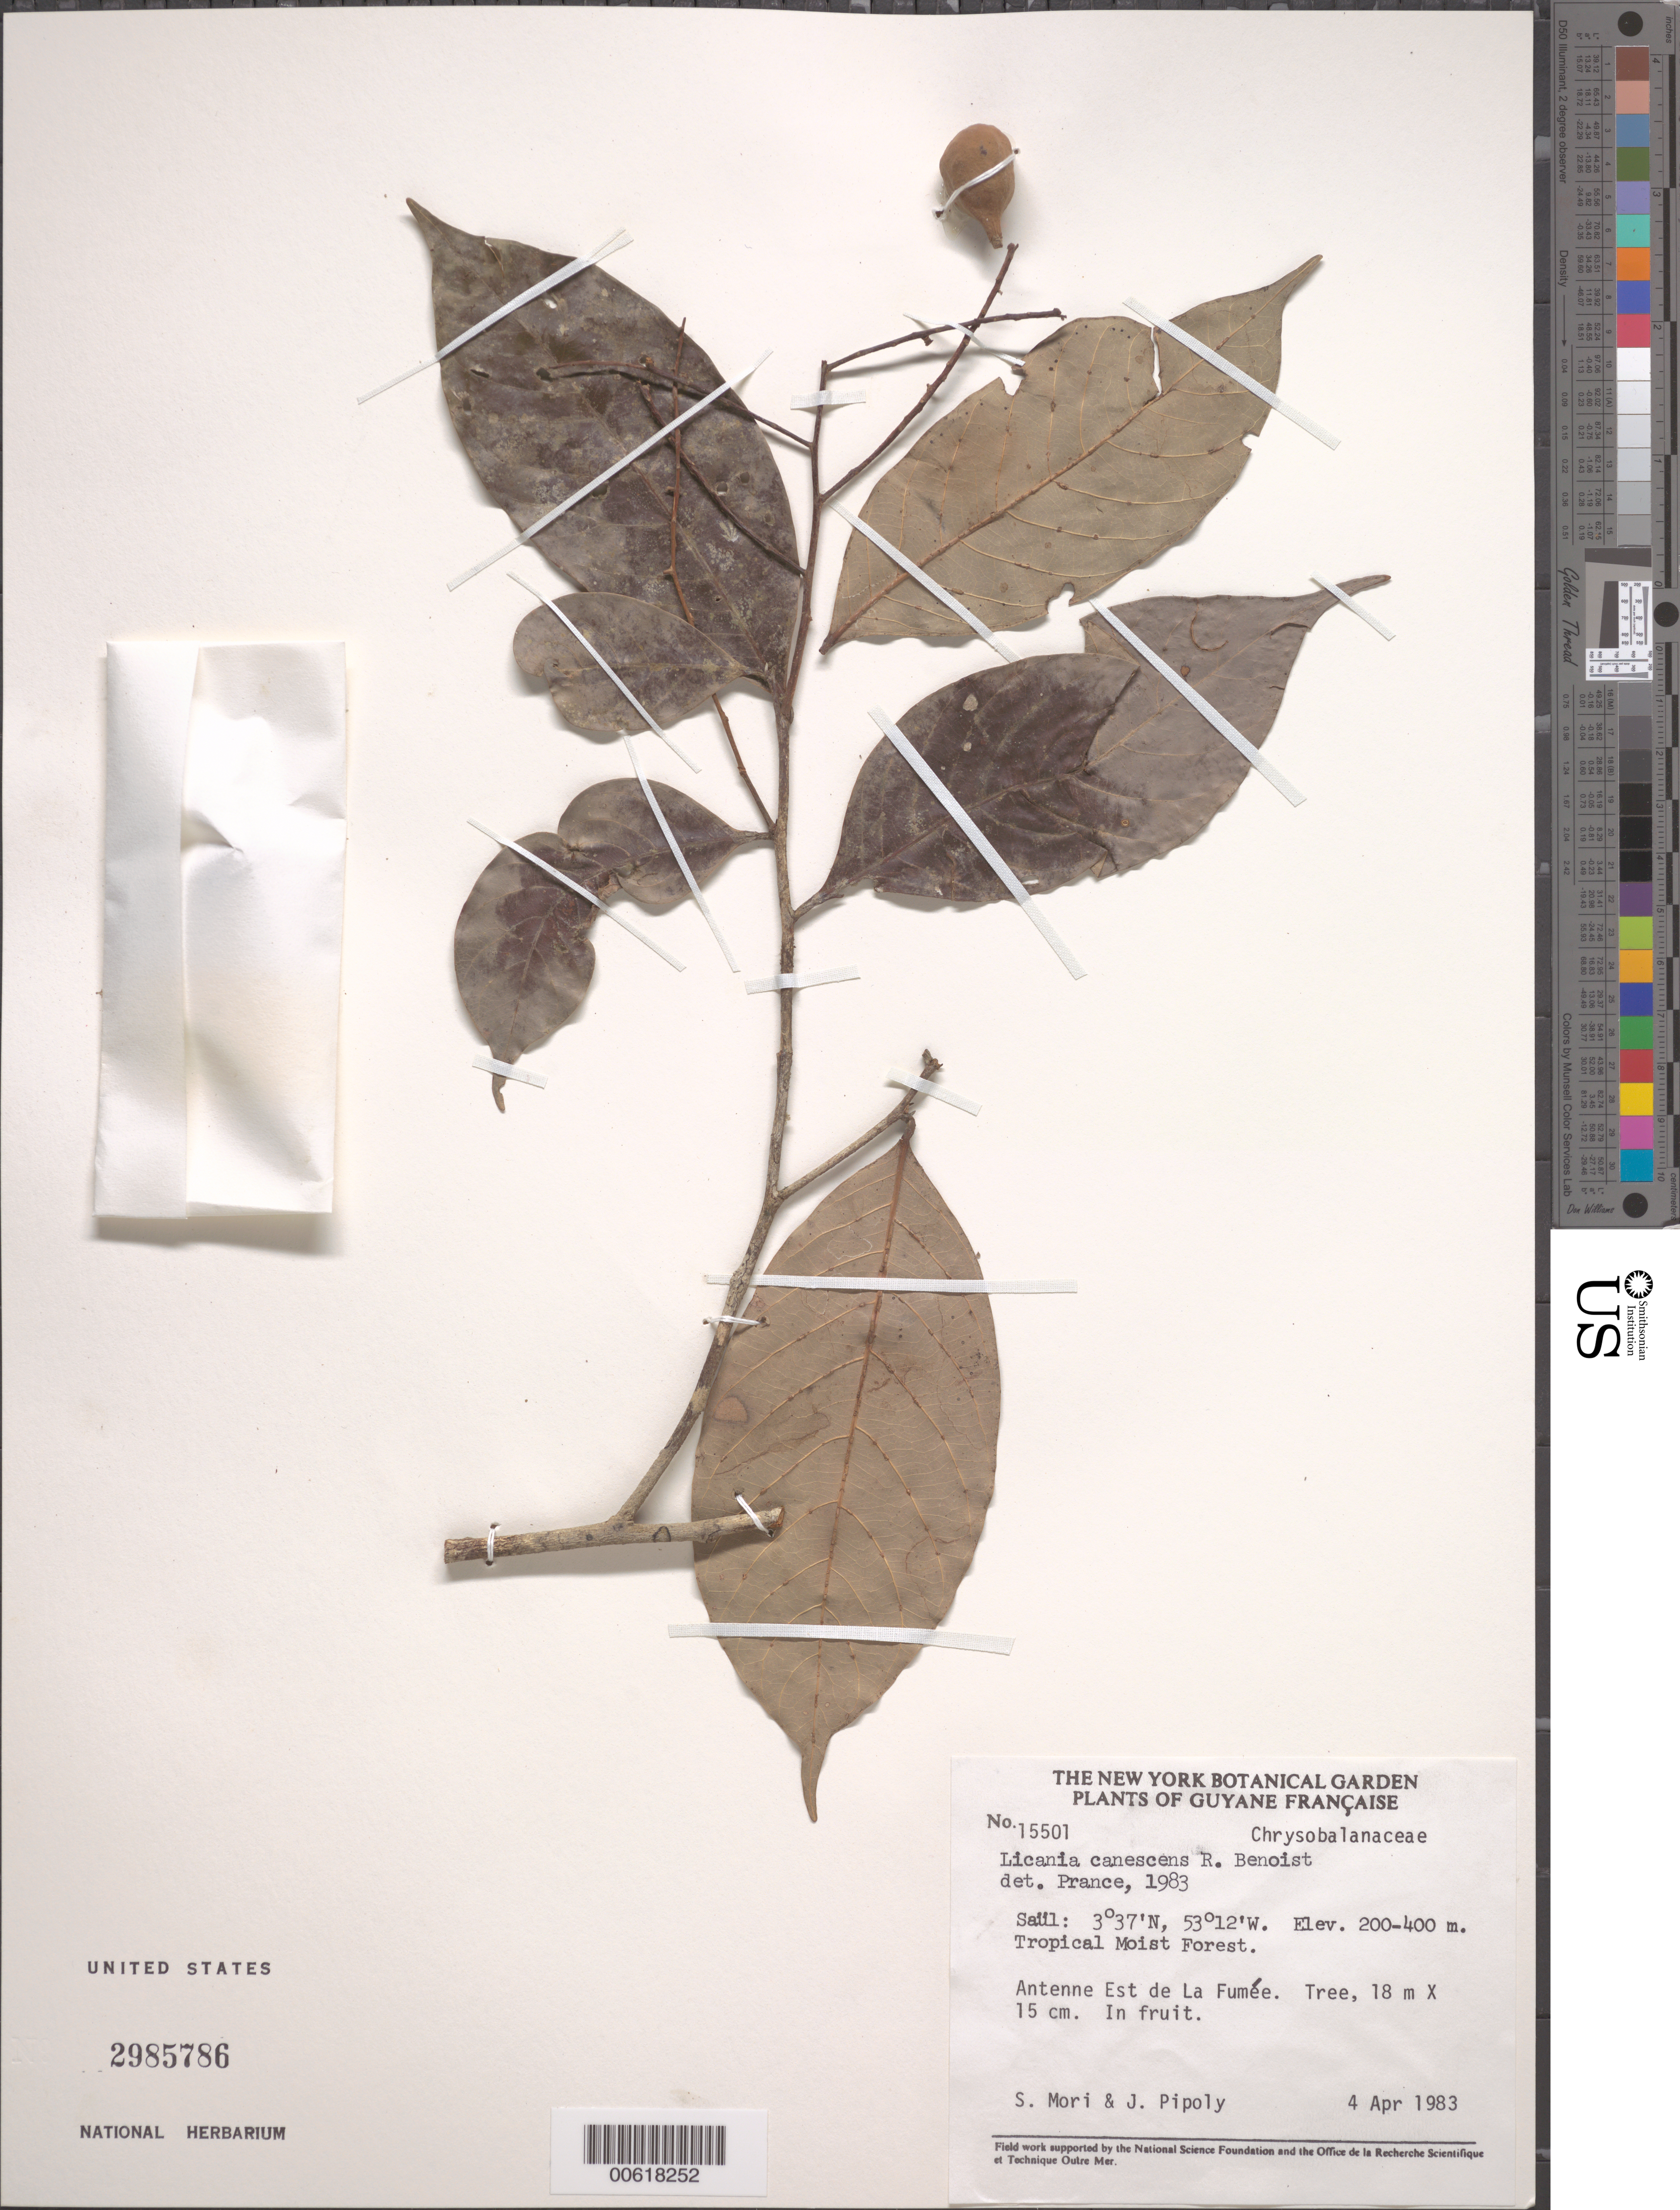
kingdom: Plantae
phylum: Tracheophyta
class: Magnoliopsida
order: Malpighiales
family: Chrysobalanaceae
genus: Licania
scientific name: Licania canescens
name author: Benoist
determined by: Prance, G. T.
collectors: S. Mori & J. J. Pipoly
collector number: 15501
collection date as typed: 4-Apr-83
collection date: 1983-04-04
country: French Guiana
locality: Saül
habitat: Tropical moist forest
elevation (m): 200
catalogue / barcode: US 2985786